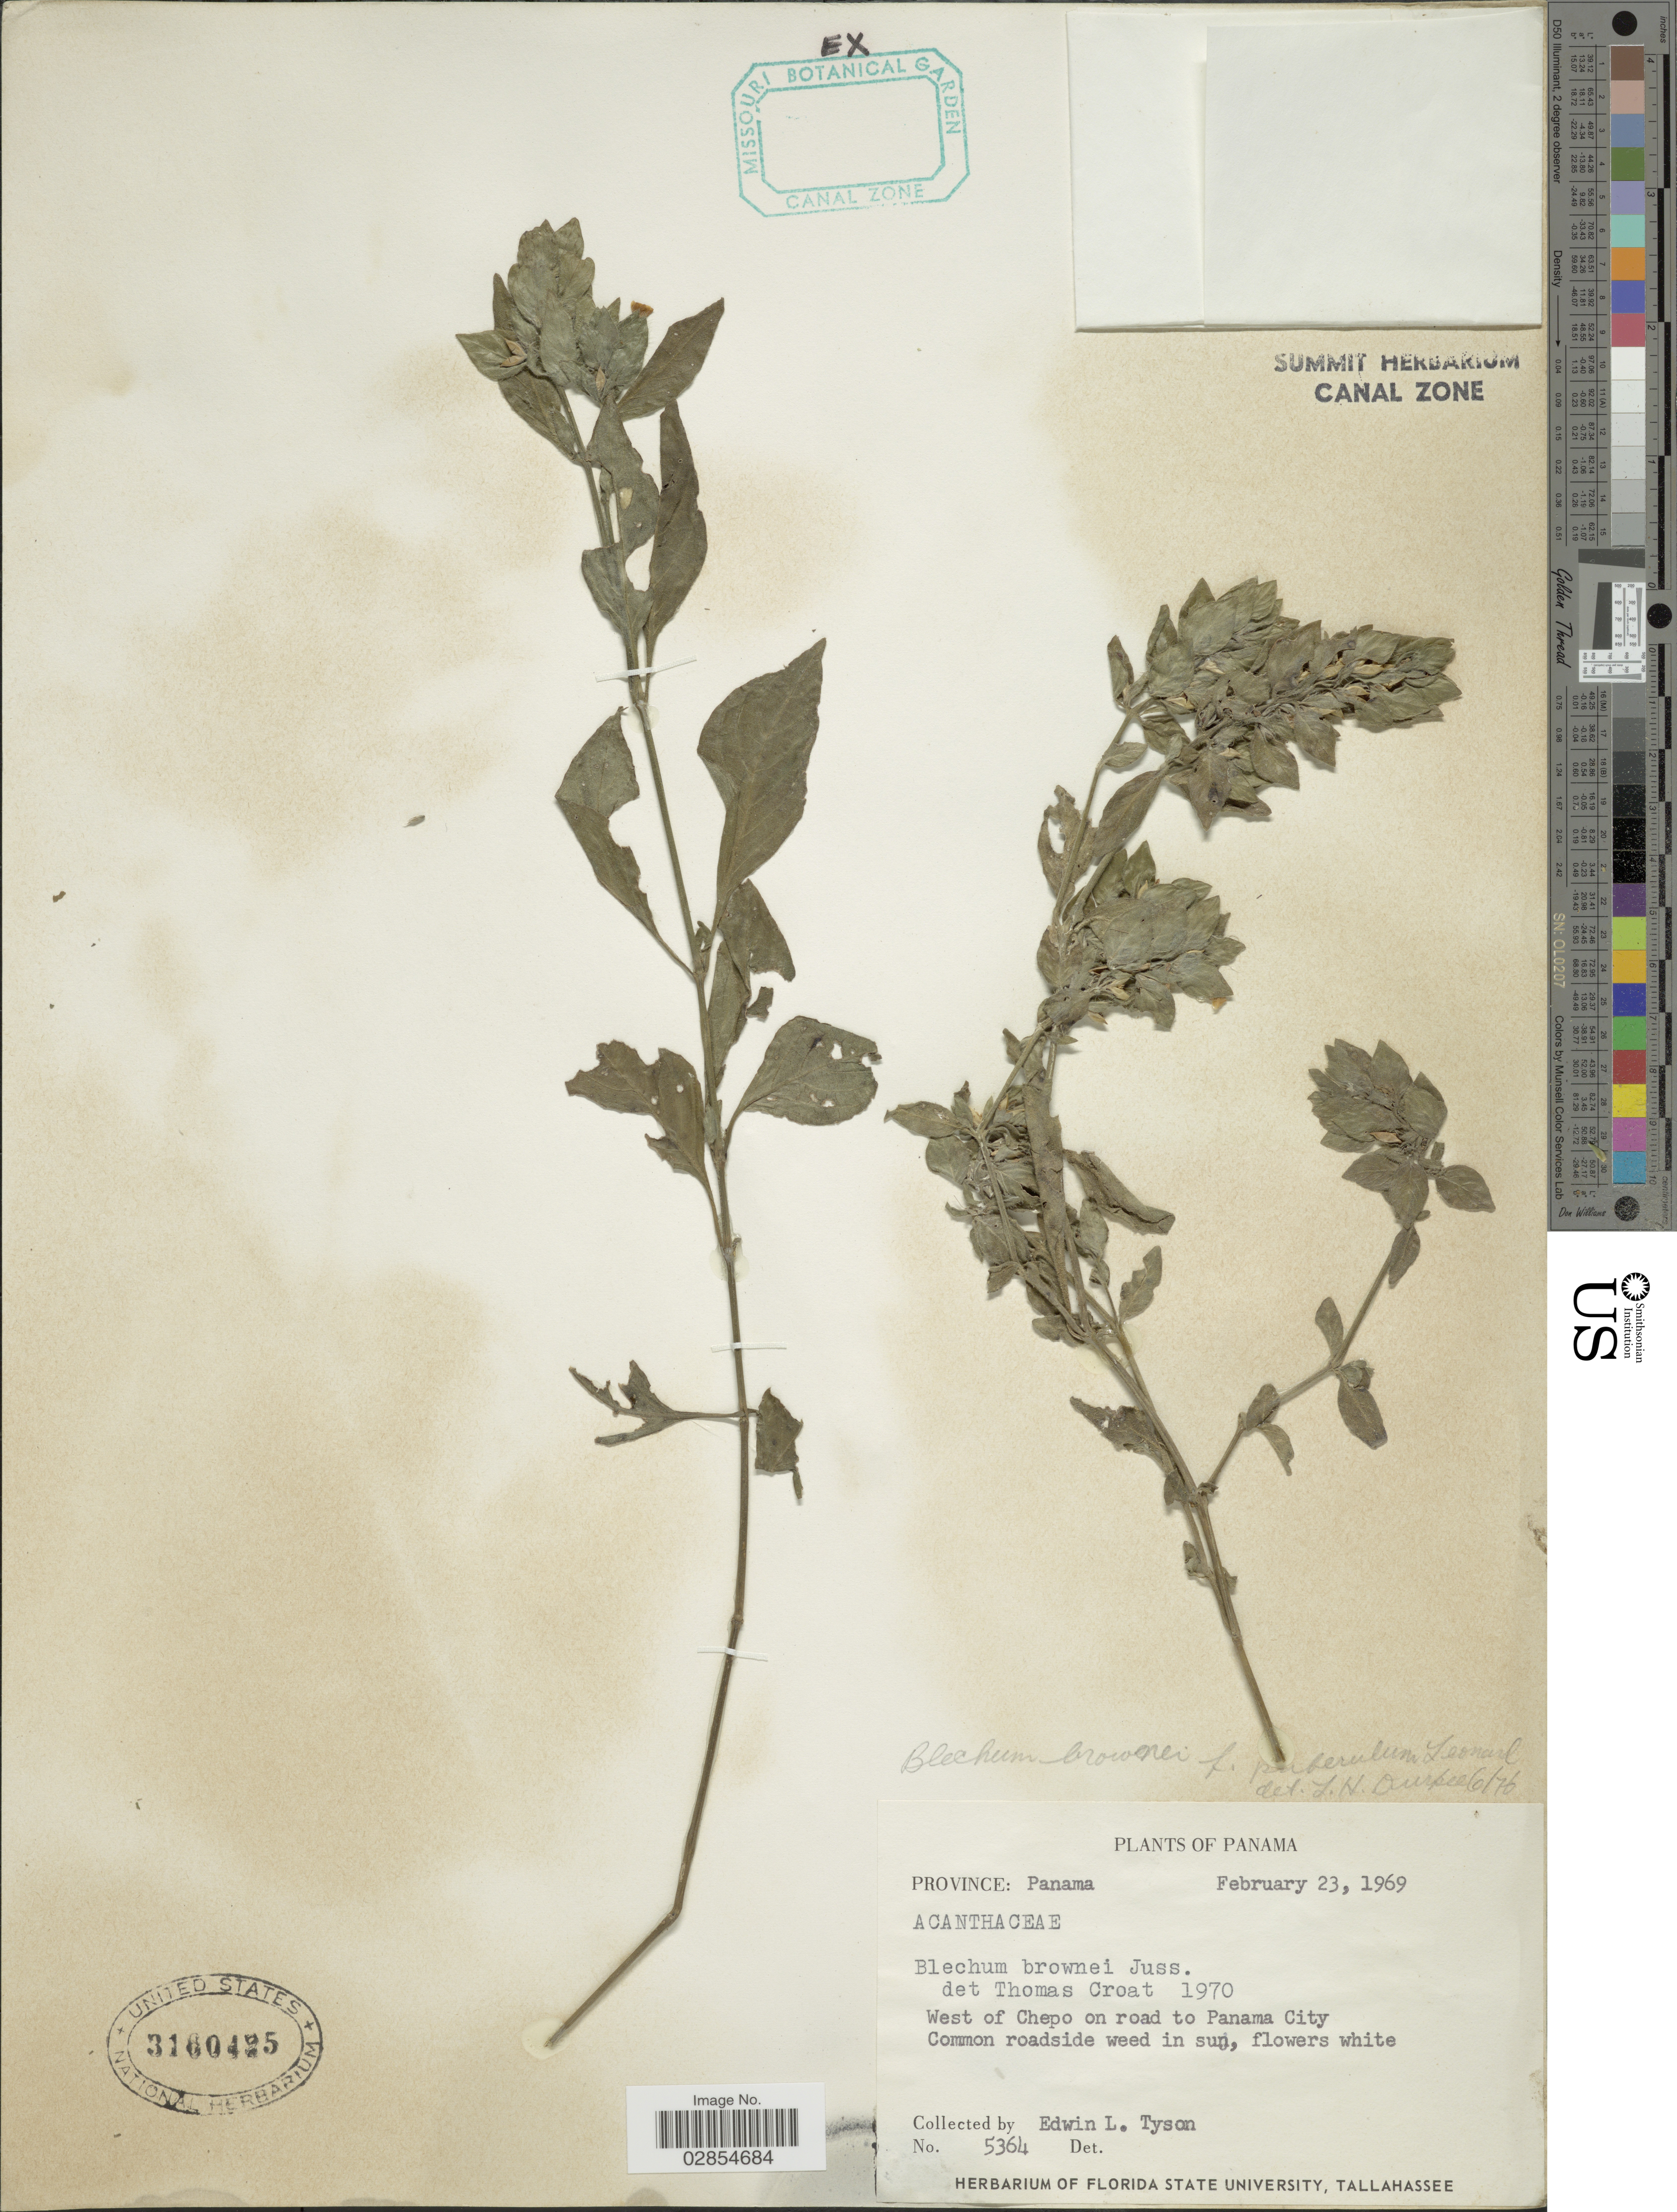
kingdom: Plantae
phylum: Tracheophyta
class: Magnoliopsida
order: Lamiales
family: Acanthaceae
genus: Blechum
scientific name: Blechum pyramidatum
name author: (Lam.) Urb.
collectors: E. L. Tyson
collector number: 5364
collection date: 1969-02-23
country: Panama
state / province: Panamá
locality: Province: Panama. West of Chepo on road to Panama City.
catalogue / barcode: US 3160425